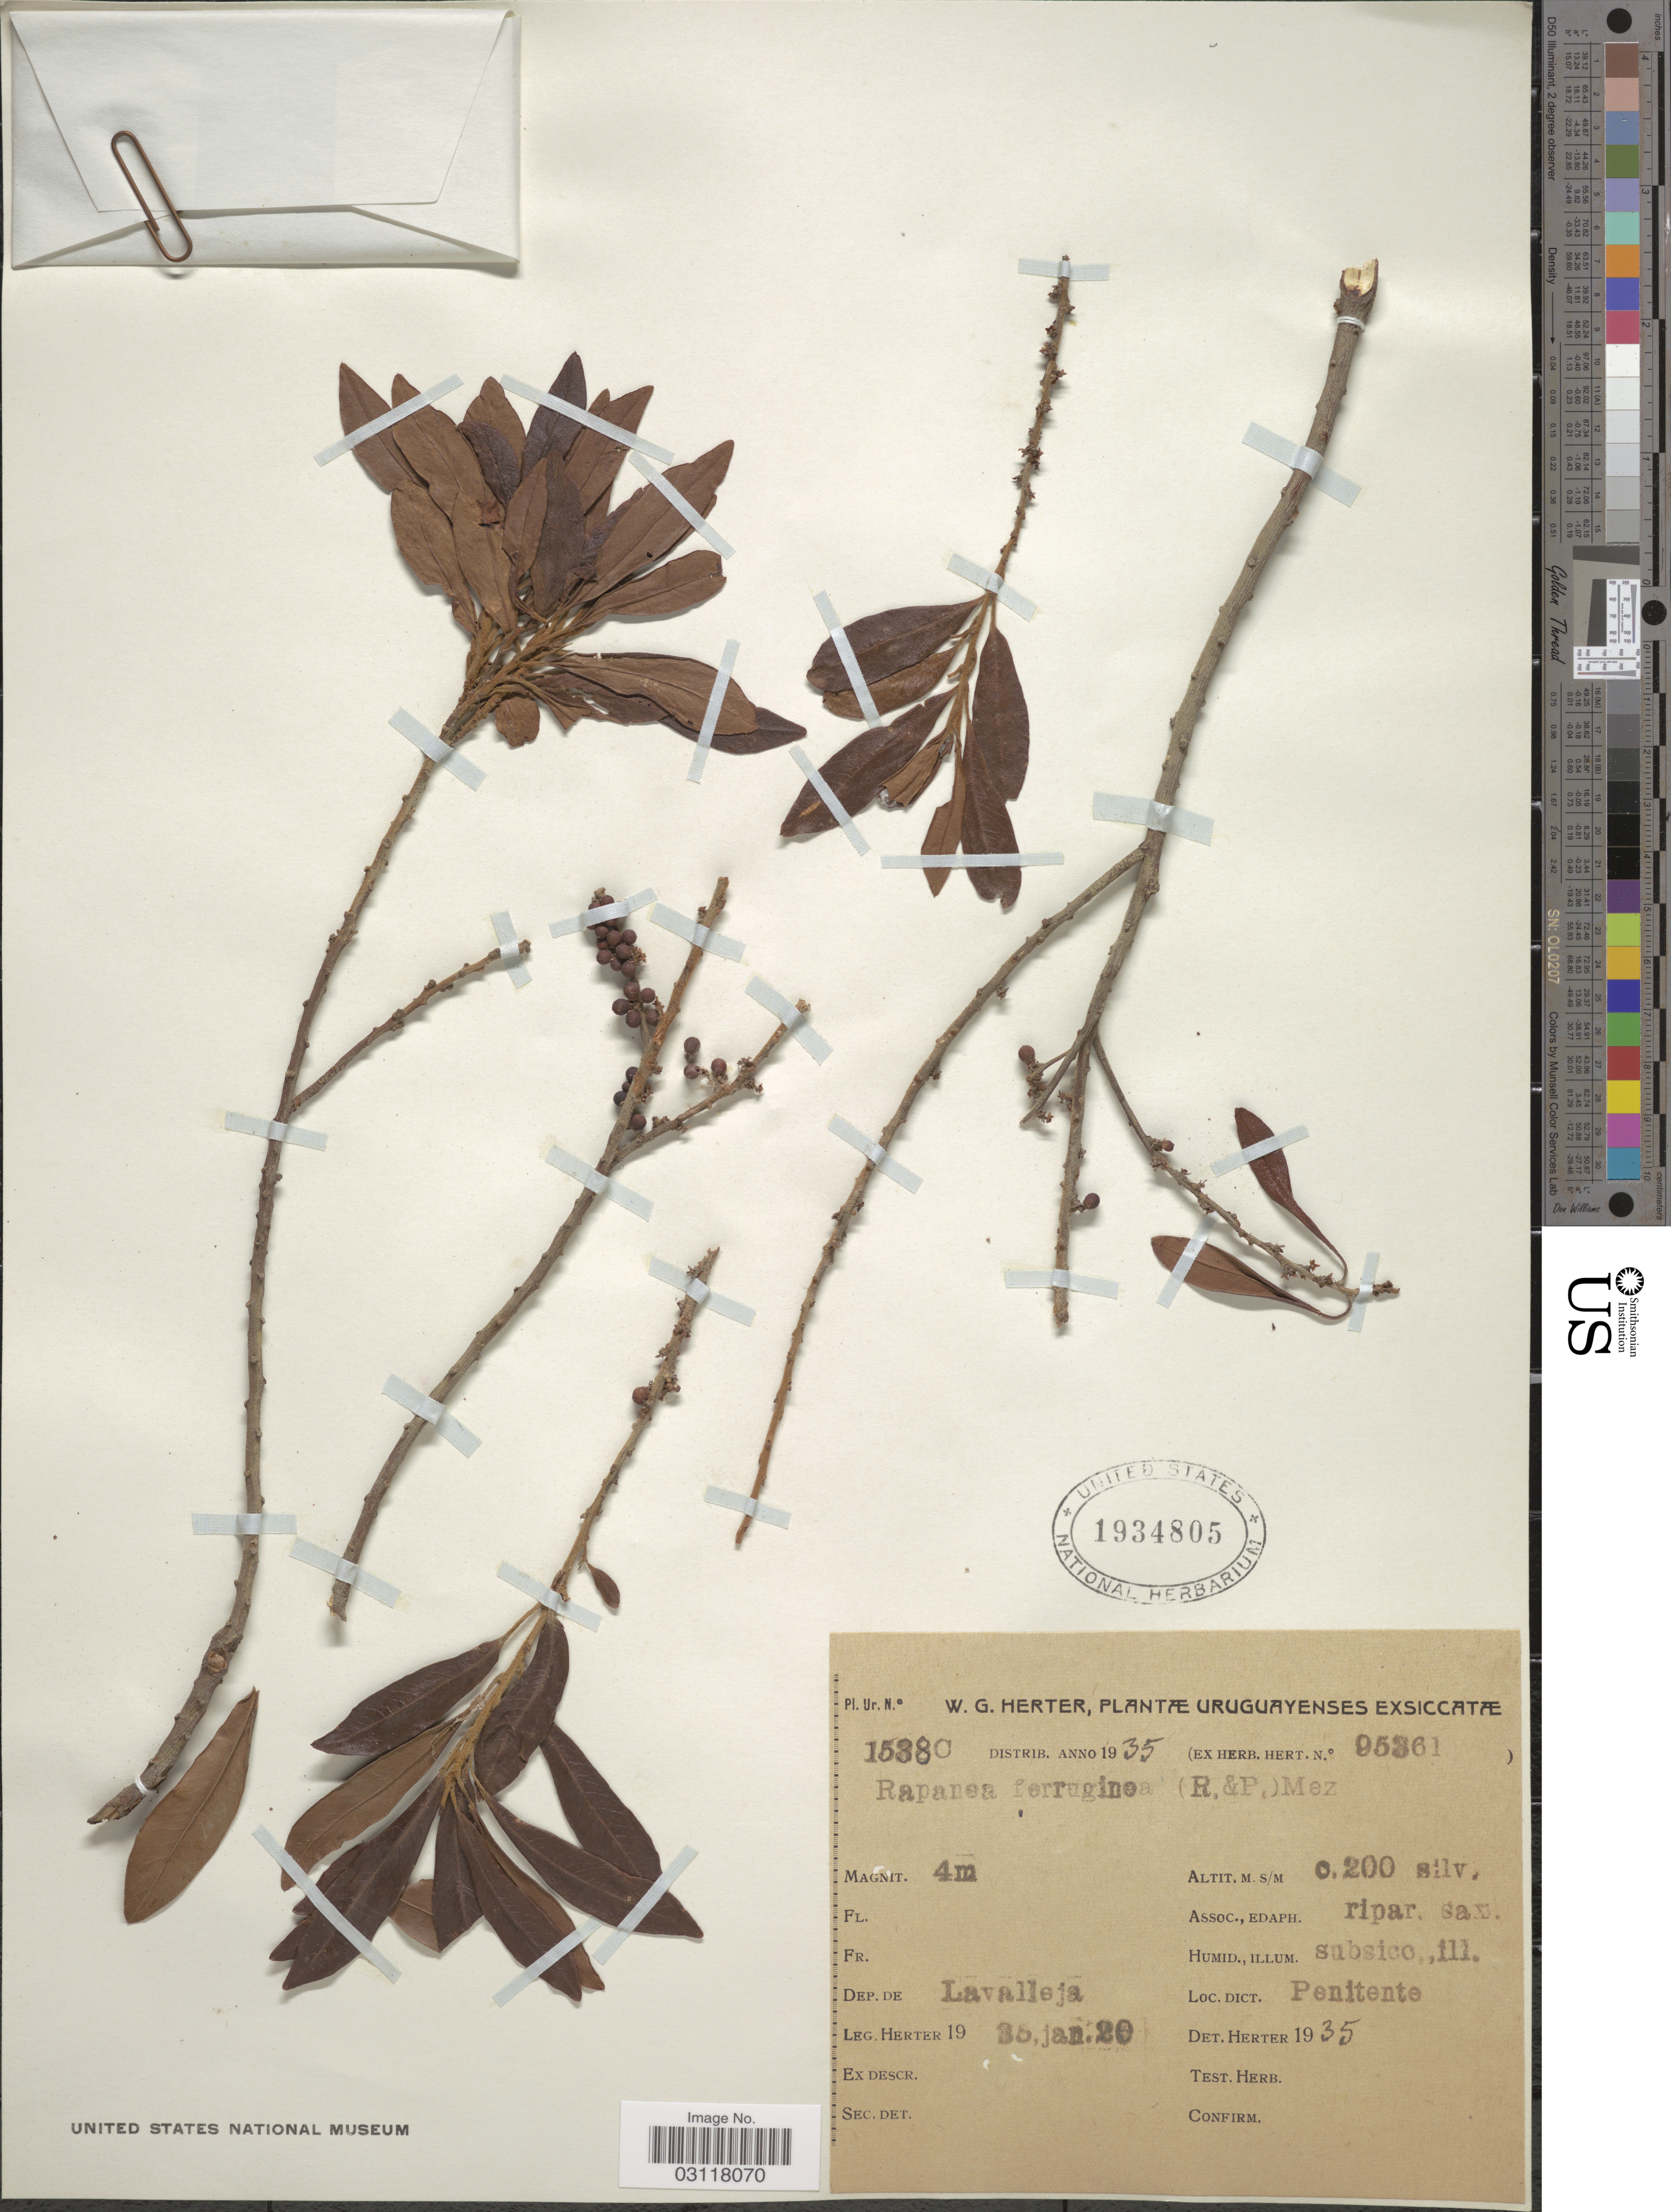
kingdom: Plantae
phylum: Tracheophyta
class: Magnoliopsida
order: Ericales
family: Primulaceae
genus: Rapanea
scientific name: Rapanea ferruginea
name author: (Ruiz & Pav.) Mez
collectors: W. G. Herter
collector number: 15380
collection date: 1935-01-20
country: Uruguay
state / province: Lavalleja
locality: Dep. de Lavalleja, Penitente.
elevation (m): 200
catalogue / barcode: US 1934805